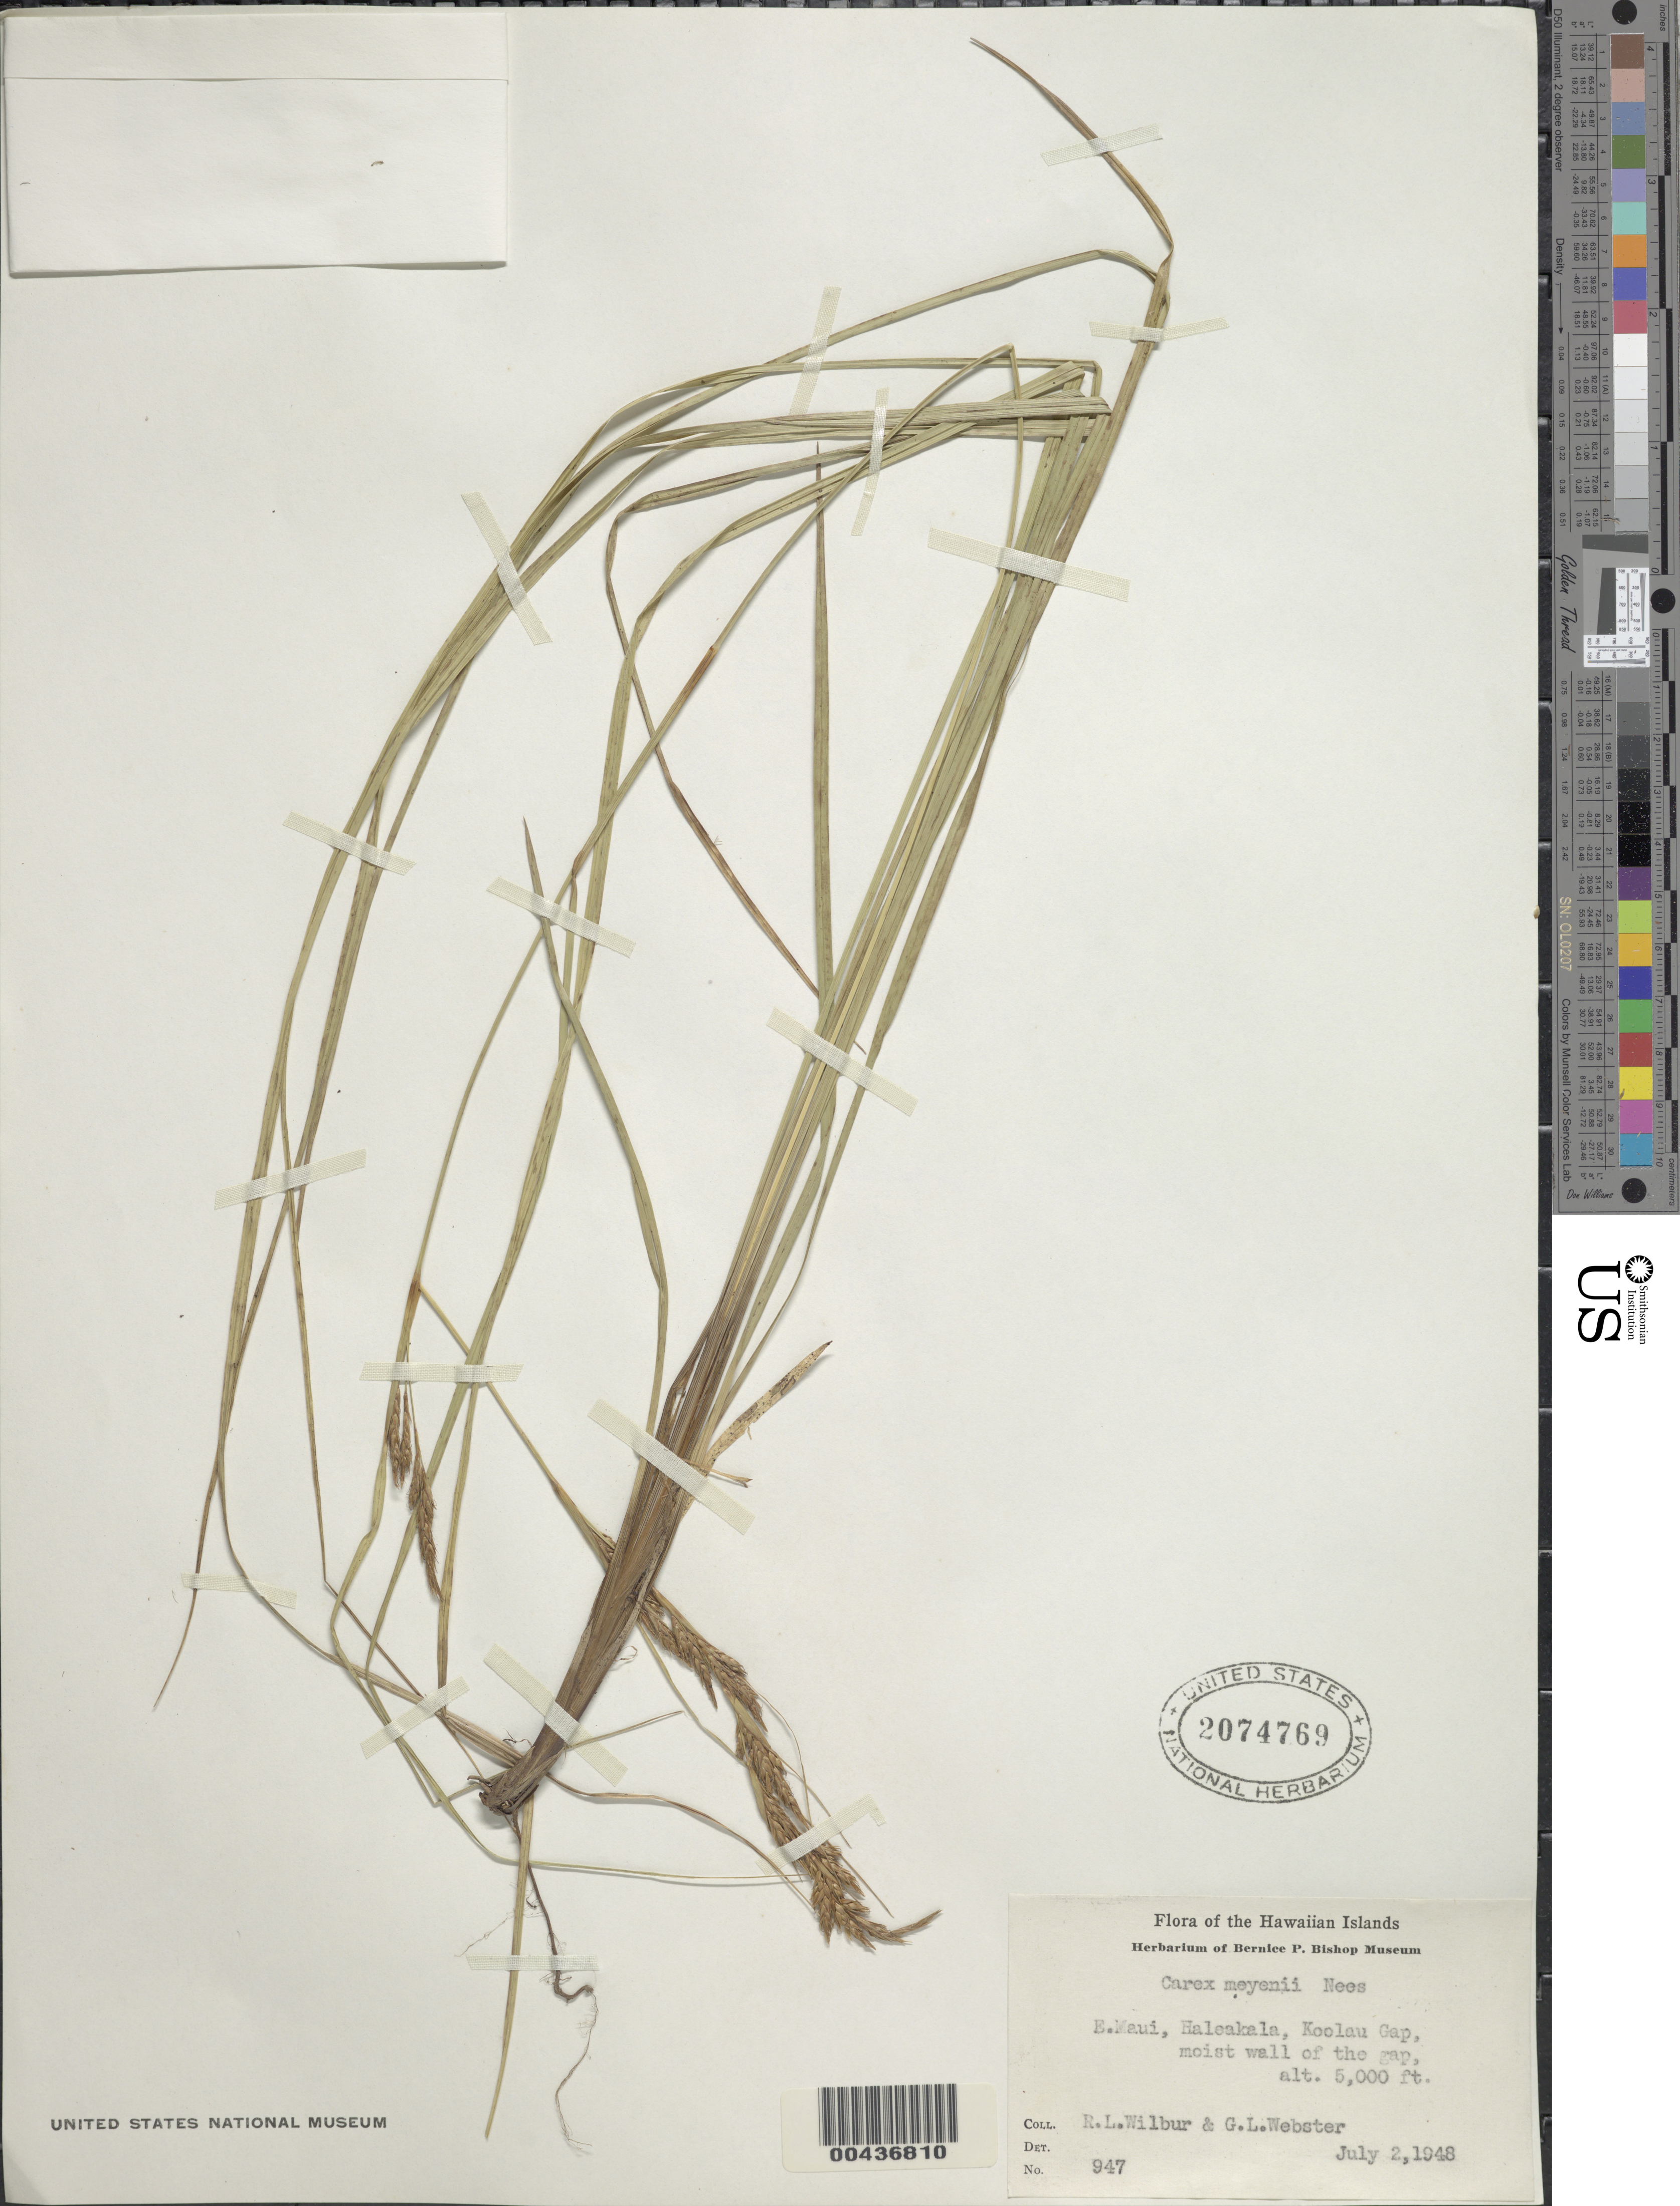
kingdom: Plantae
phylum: Tracheophyta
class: Liliopsida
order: Poales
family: Cyperaceae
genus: Carex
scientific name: Carex meyenii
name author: Nees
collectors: R. L. Wilbur & G. L. Webster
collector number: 947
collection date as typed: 2 Jul 1948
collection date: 1948-07-02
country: United States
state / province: Hawaii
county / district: Maui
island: Maui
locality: East Maui, Haleakala, Koolau Gap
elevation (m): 1524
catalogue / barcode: US 2074769